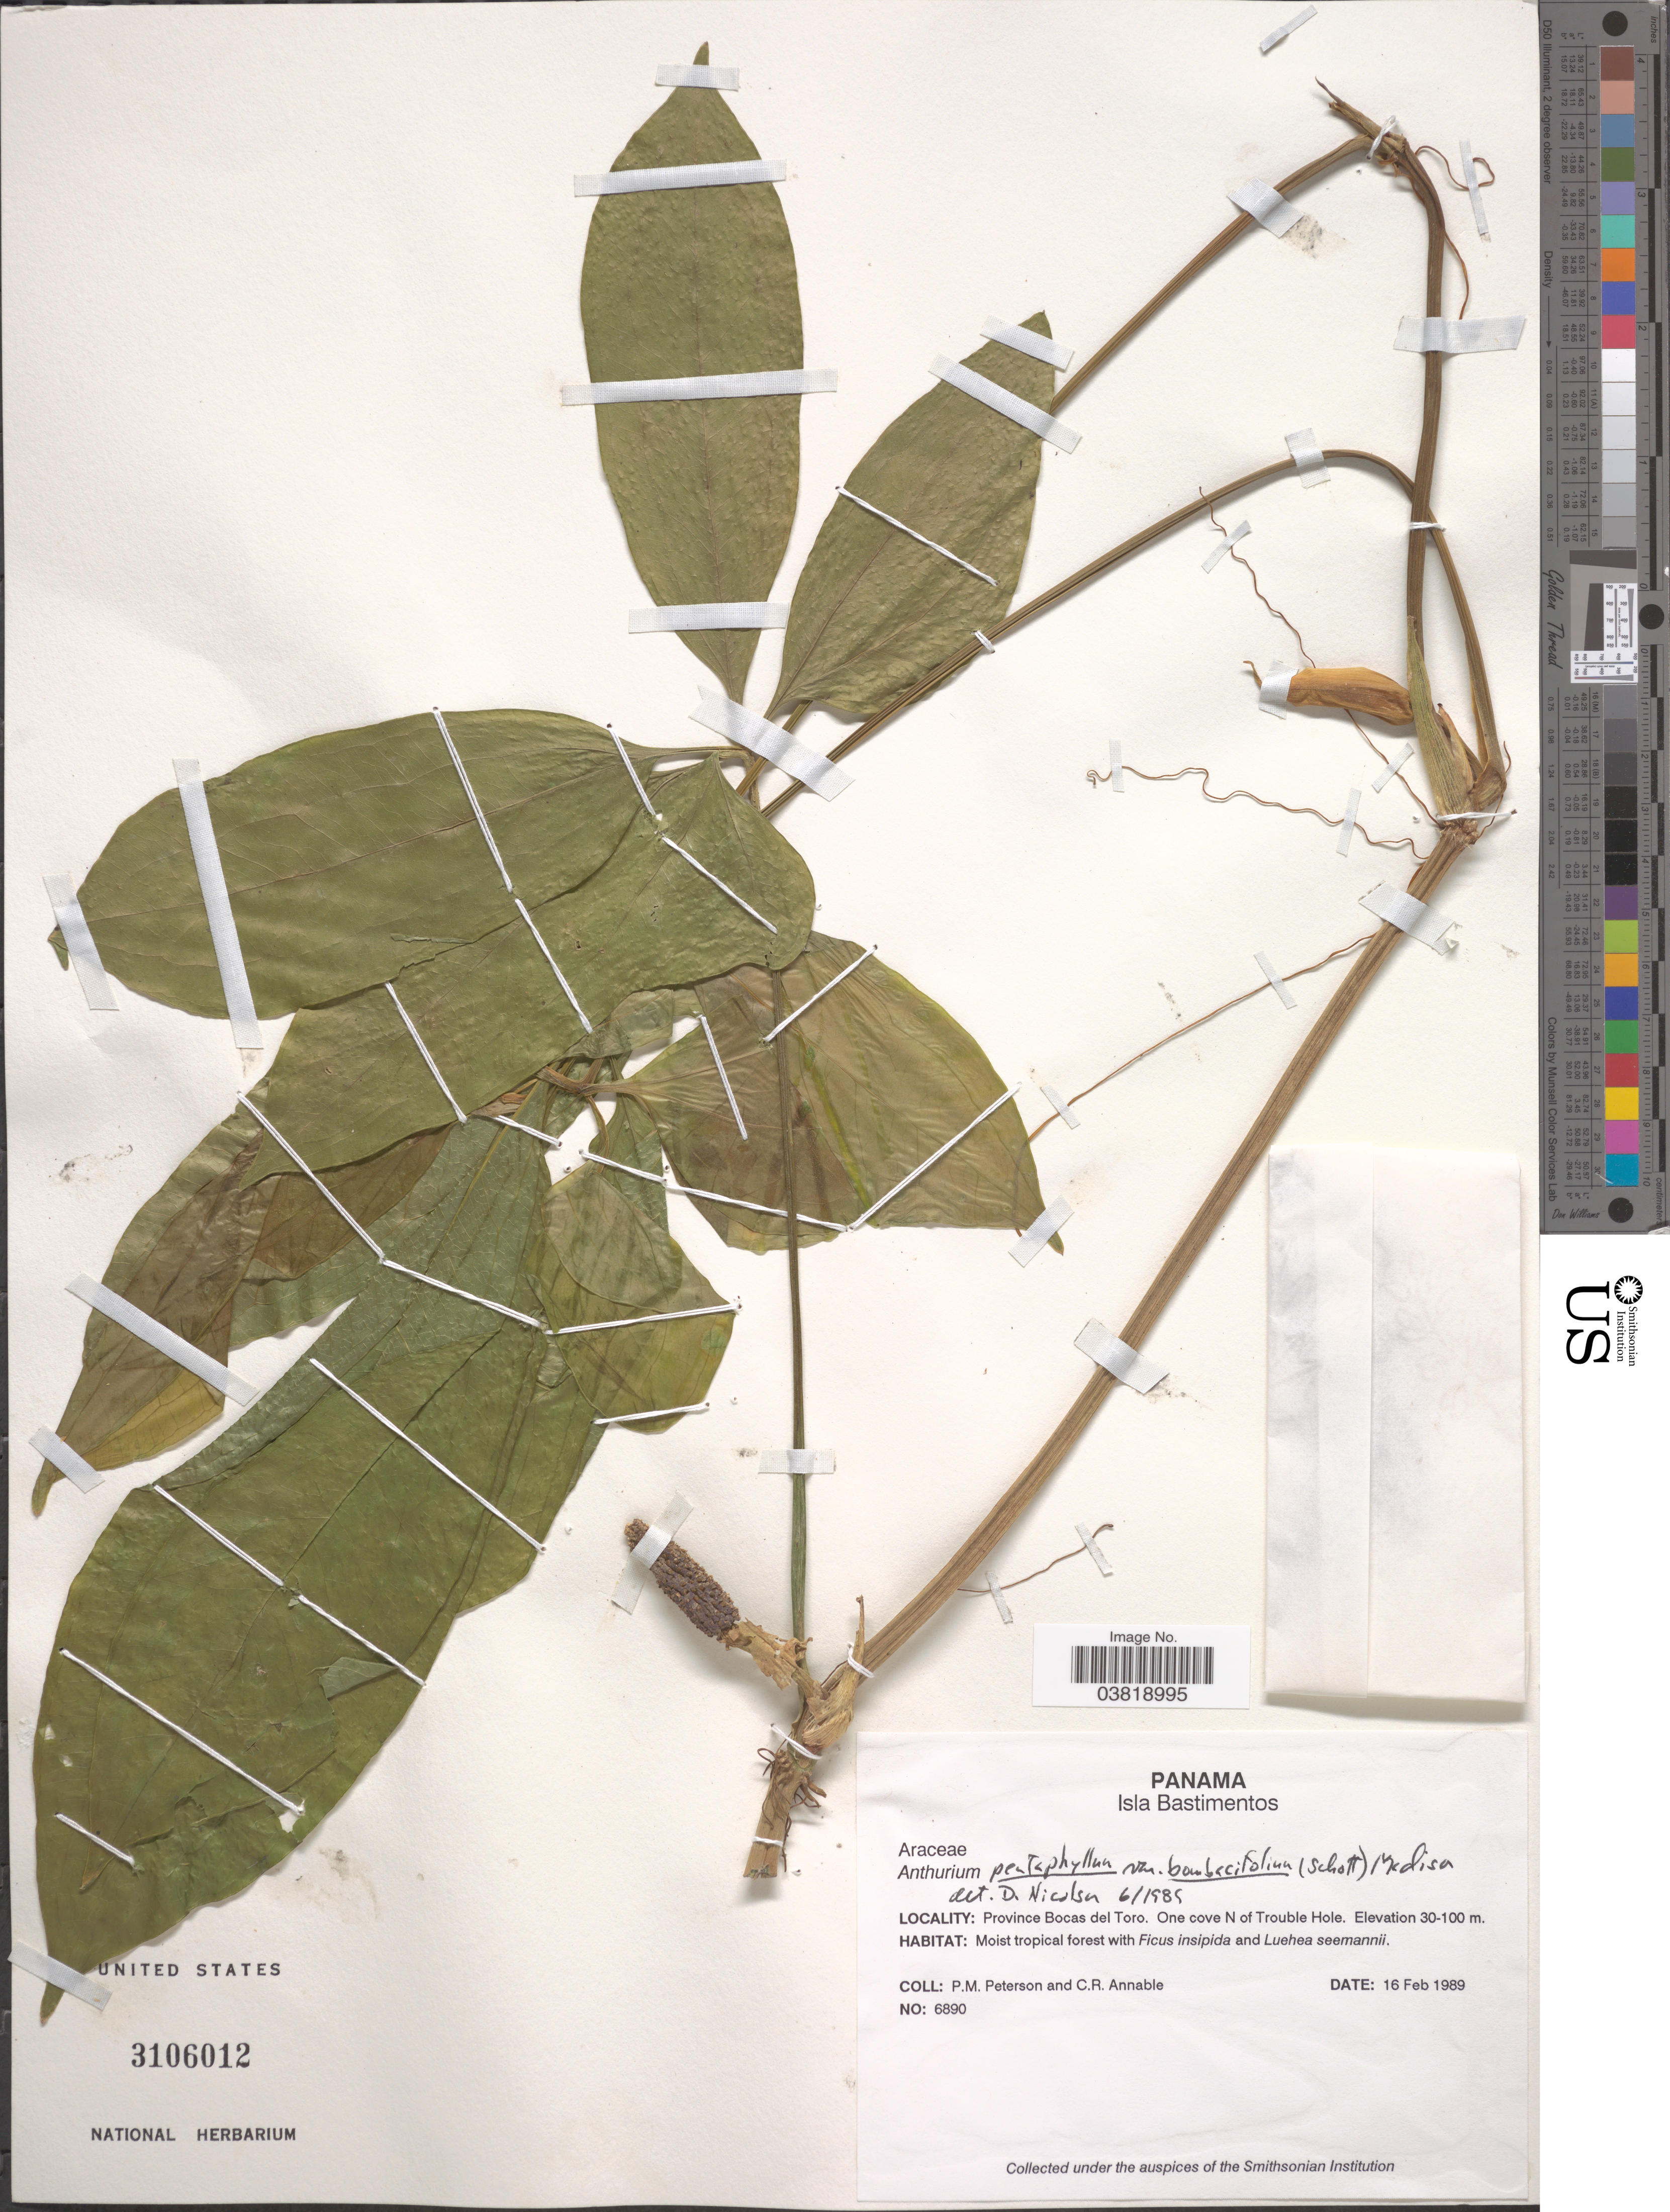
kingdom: Plantae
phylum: Tracheophyta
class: Liliopsida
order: Alismatales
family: Araceae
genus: Anthurium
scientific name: Anthurium pentaphyllum var. bombacifolium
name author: (Schott) Madison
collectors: P. M. Peterson & C. R. Annable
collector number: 6890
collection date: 1989-02-16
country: Panama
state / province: Bocas del Toro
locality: Isla Bastimentos. One cove N of Trouble Hole.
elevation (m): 30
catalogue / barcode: US 3106012